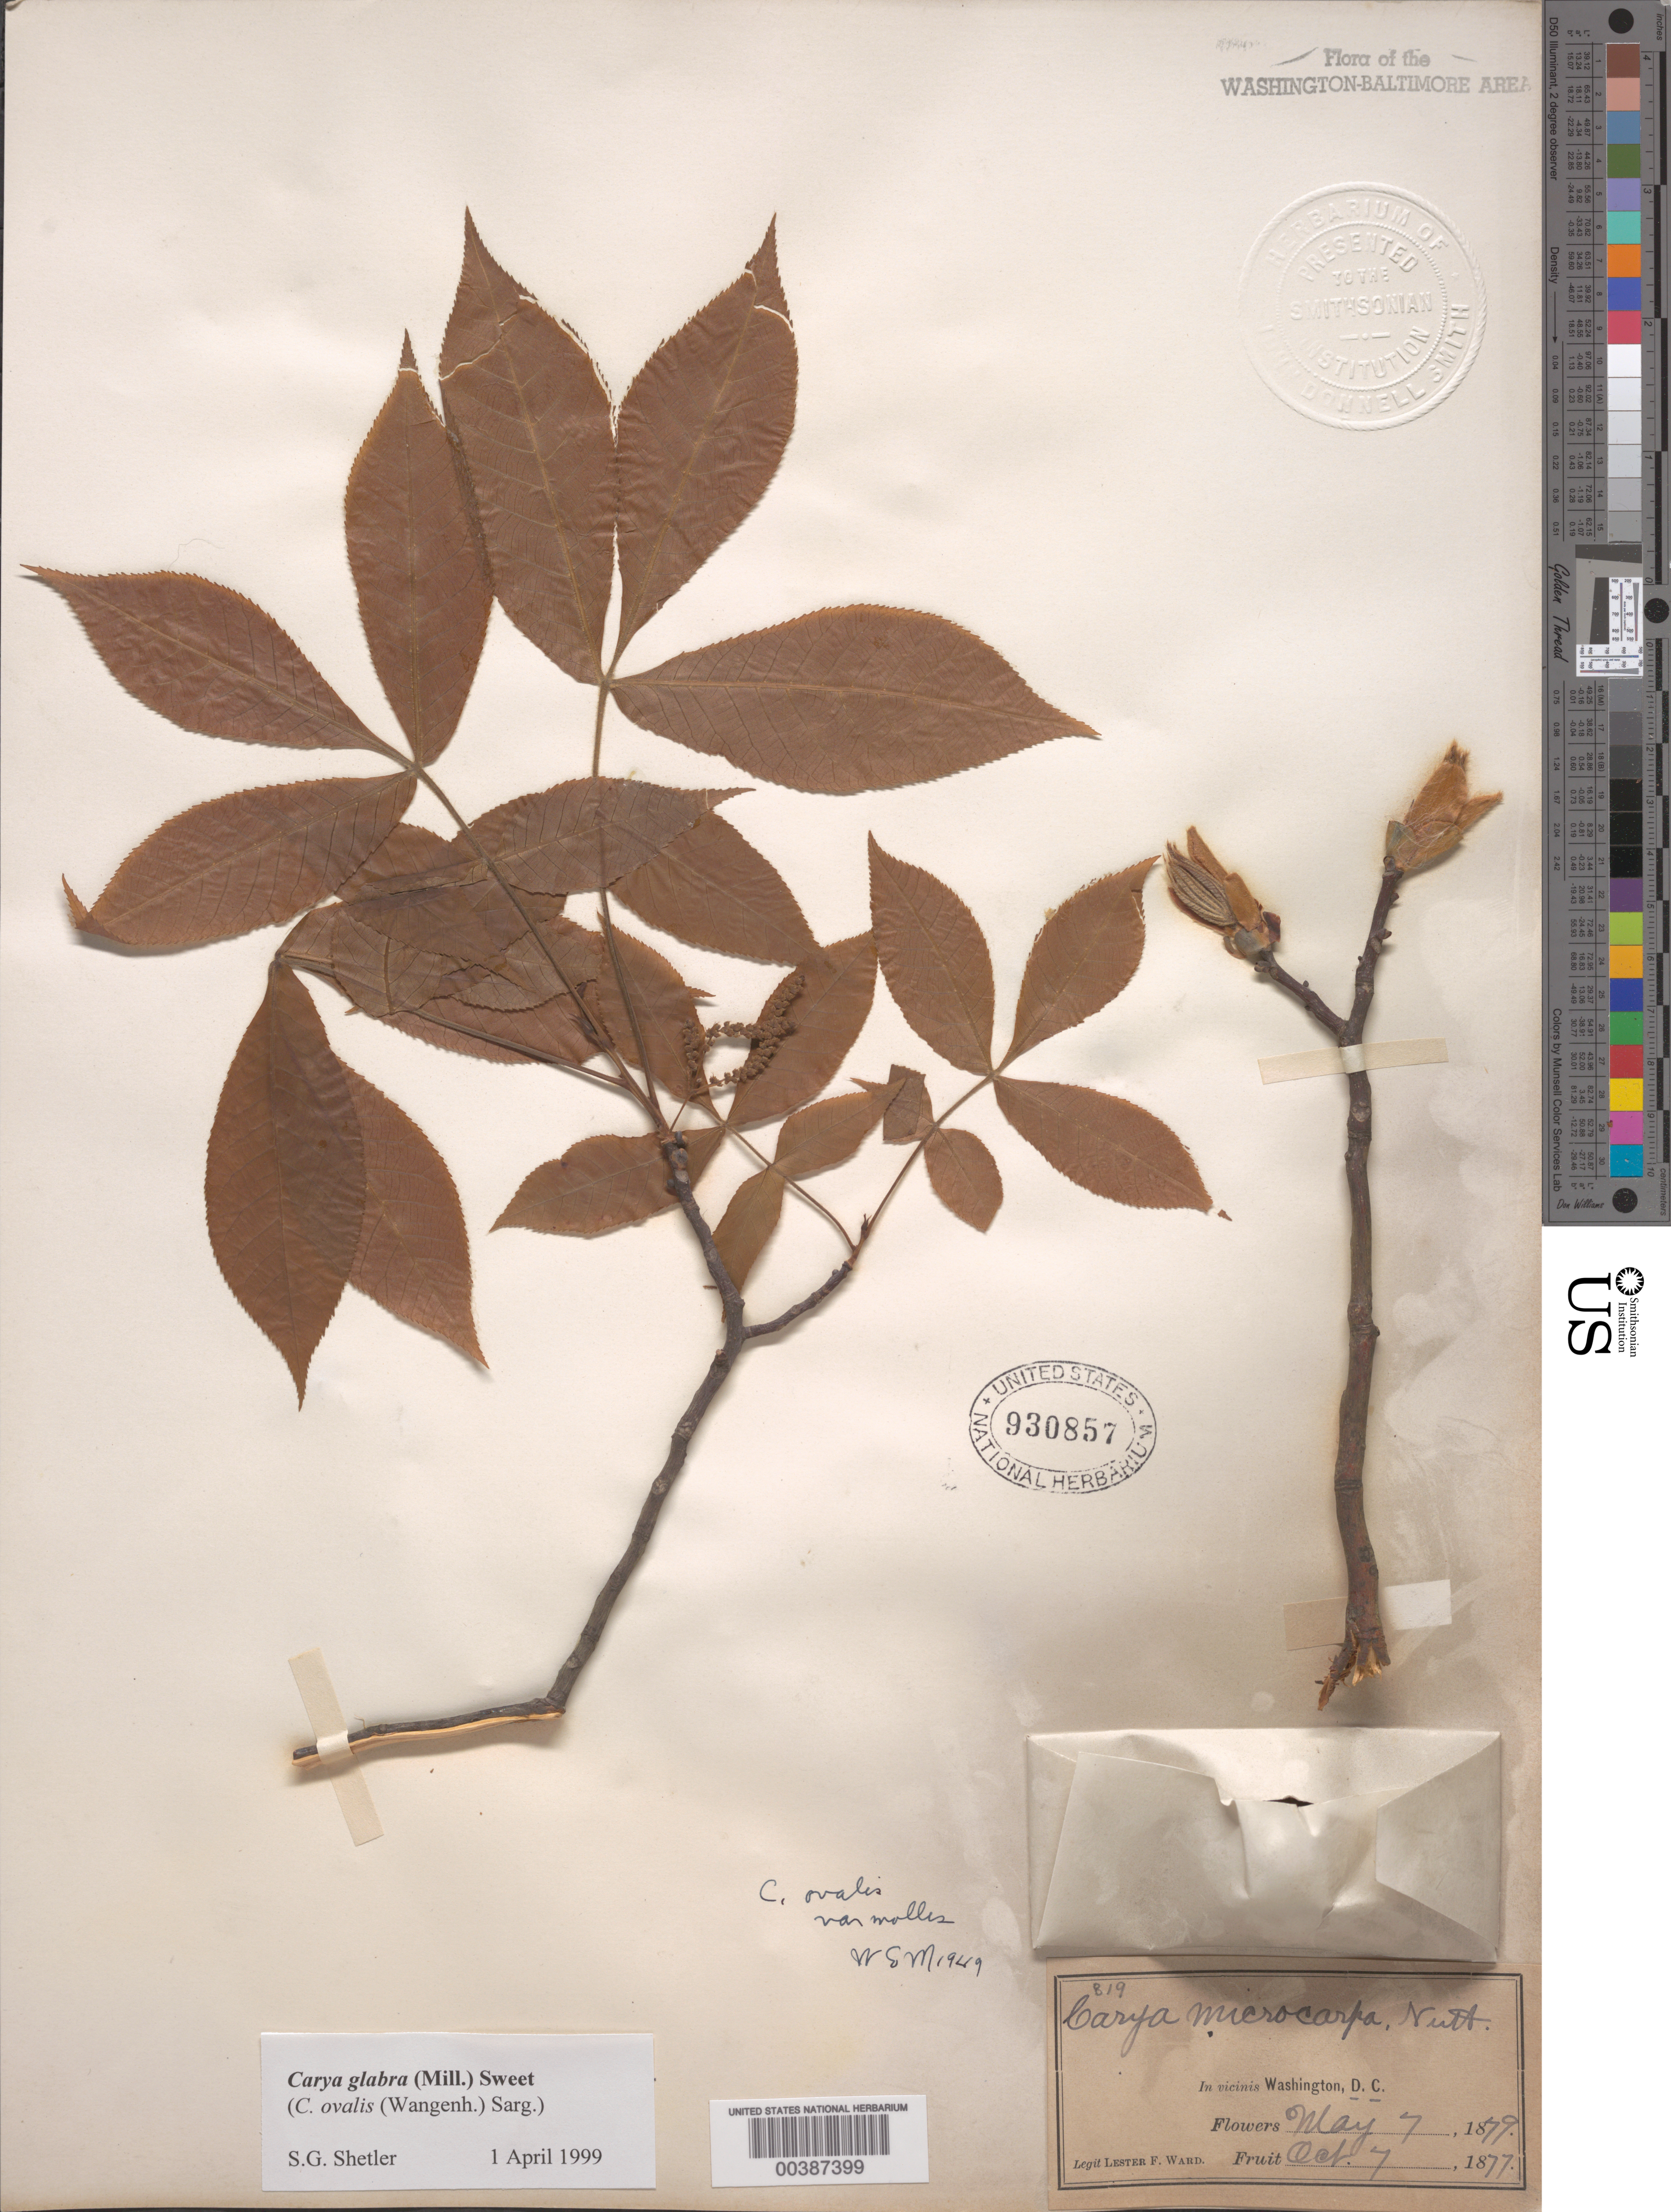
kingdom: Plantae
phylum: Tracheophyta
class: Magnoliopsida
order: Fagales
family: Juglandaceae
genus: Carya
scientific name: Carya glabra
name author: (Mill.) Sweet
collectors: L. F. Ward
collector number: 819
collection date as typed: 07 May 1879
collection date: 1879-05-07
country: United States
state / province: District of Columbia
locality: DC vicinity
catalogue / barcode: US 930857